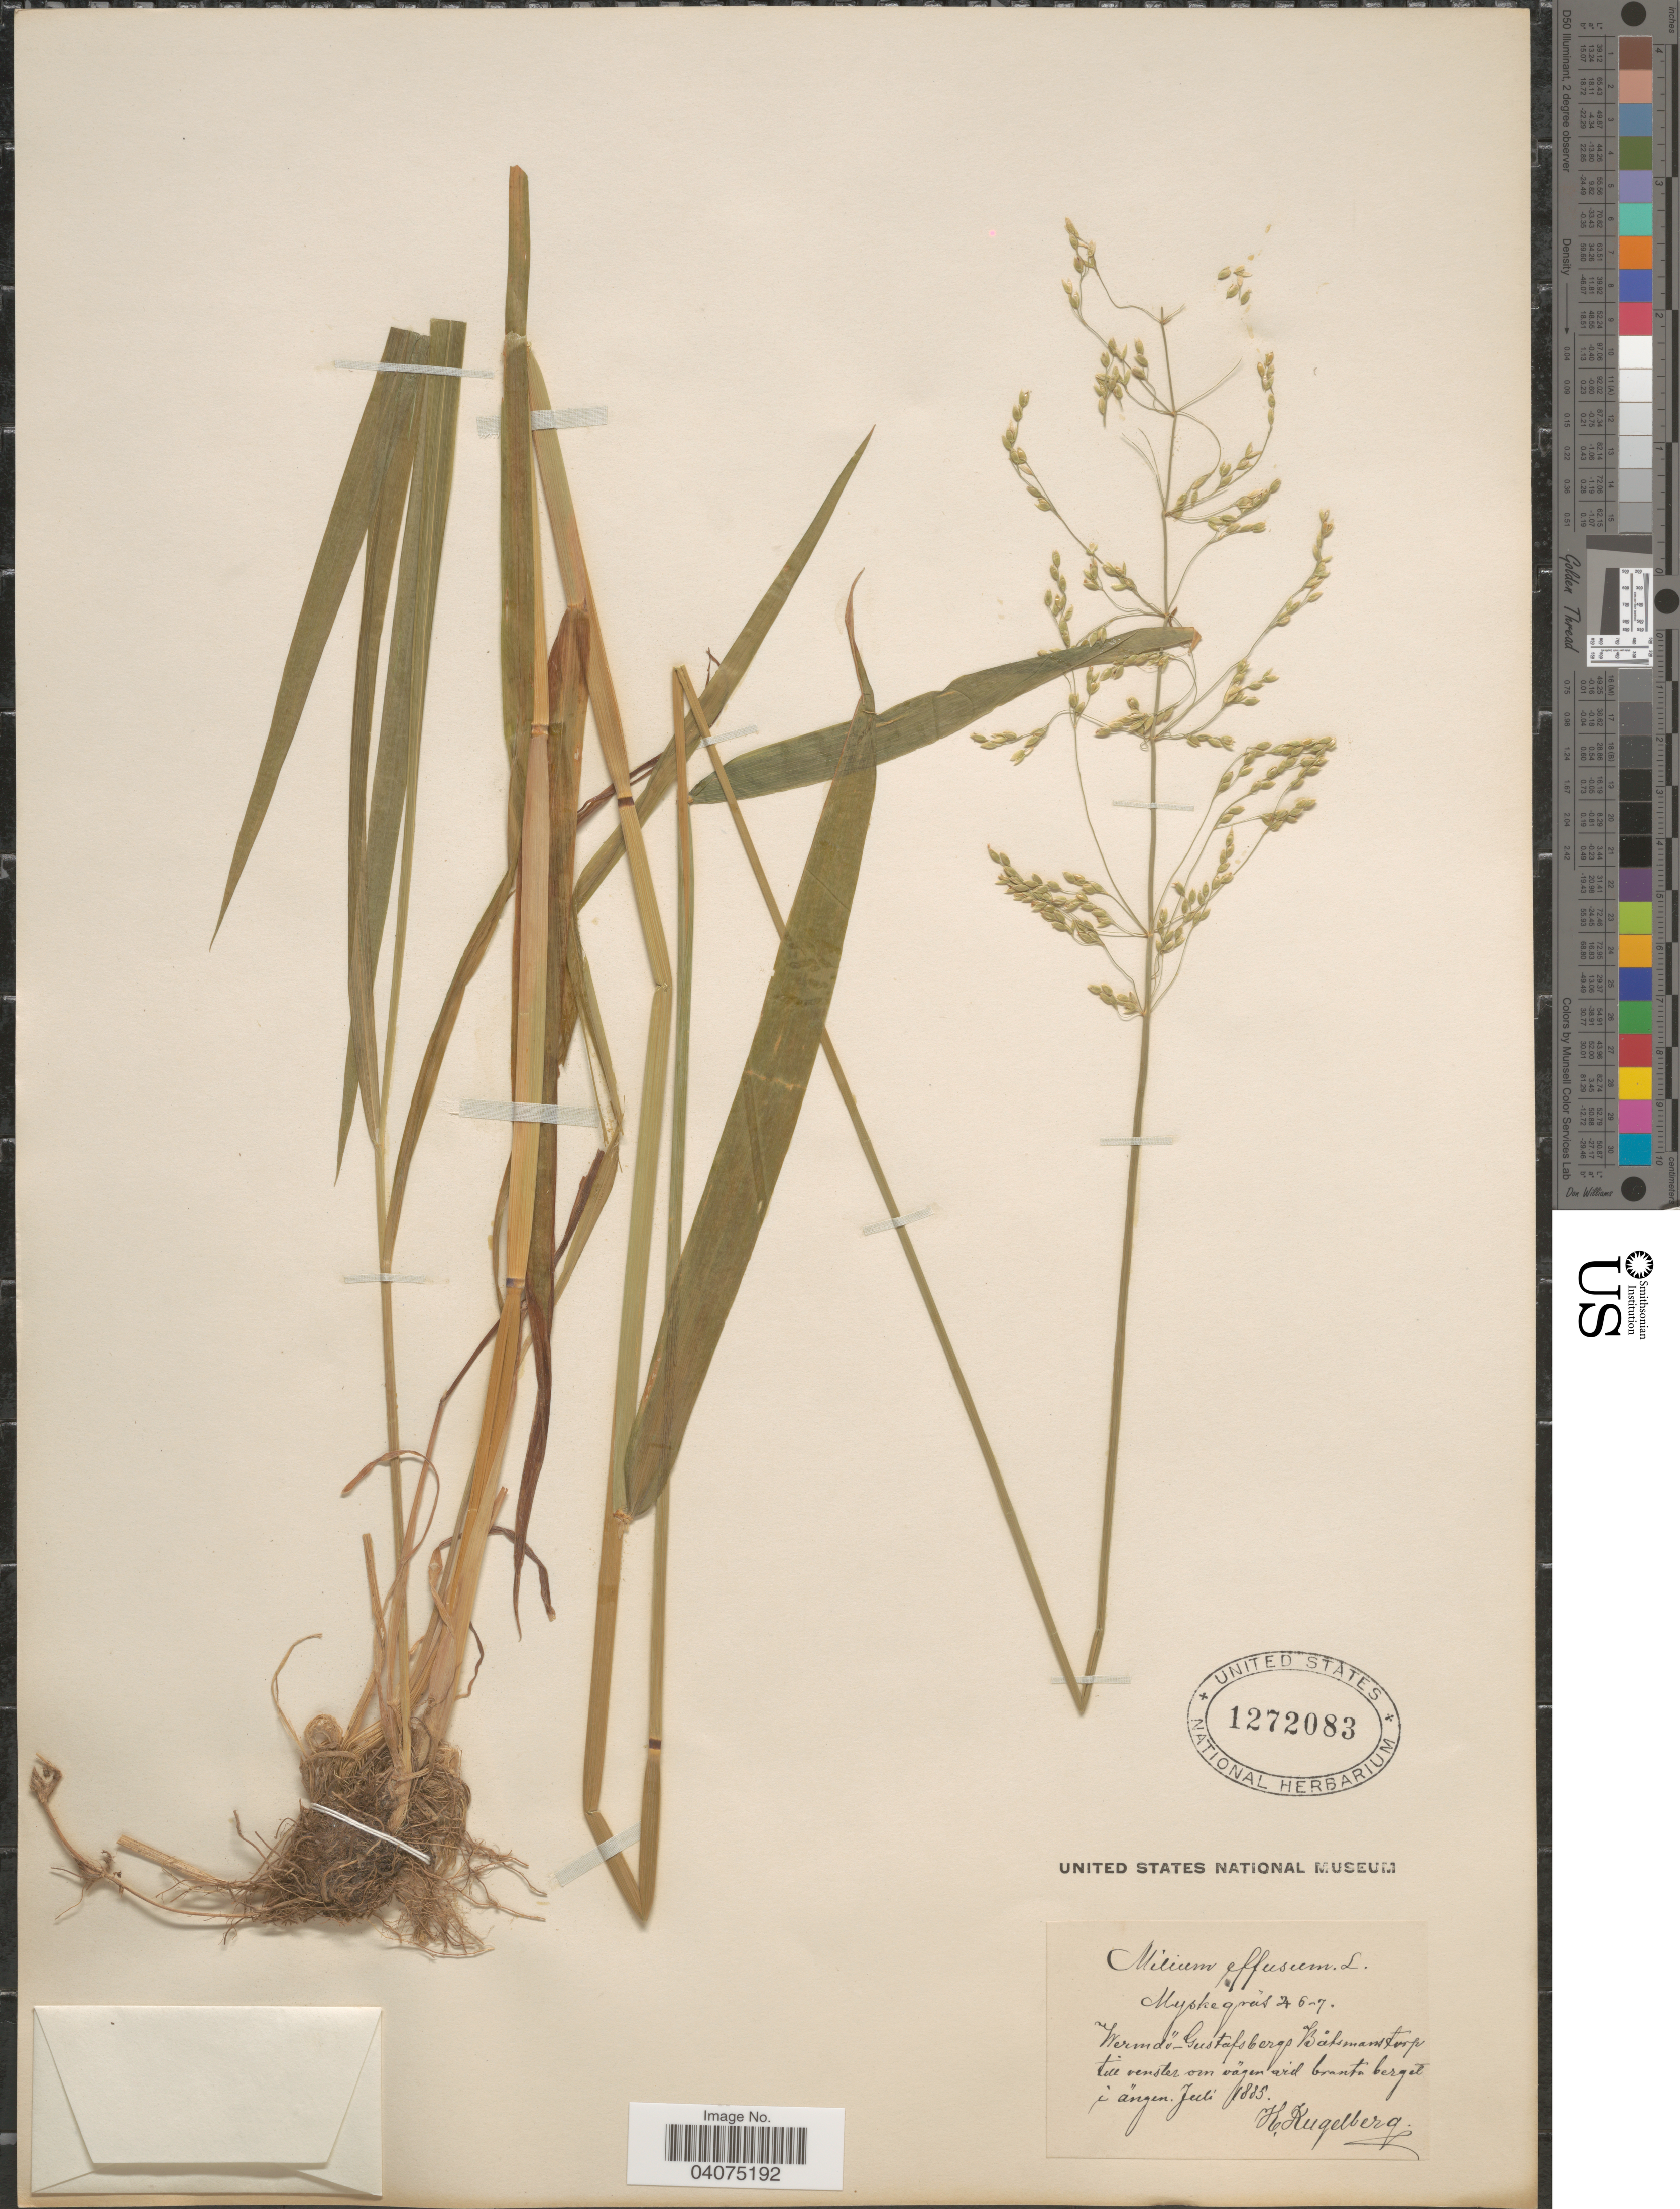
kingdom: Plantae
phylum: Tracheophyta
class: Liliopsida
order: Poales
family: Poaceae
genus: Milium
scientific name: Milium effusum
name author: L.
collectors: H. Kugelberg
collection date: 1885-07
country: Sweden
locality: Wermdö-Gustafsbergs Båtsmansdorp till venster om vägen avid brant bergel i ängen.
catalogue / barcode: US 1272083